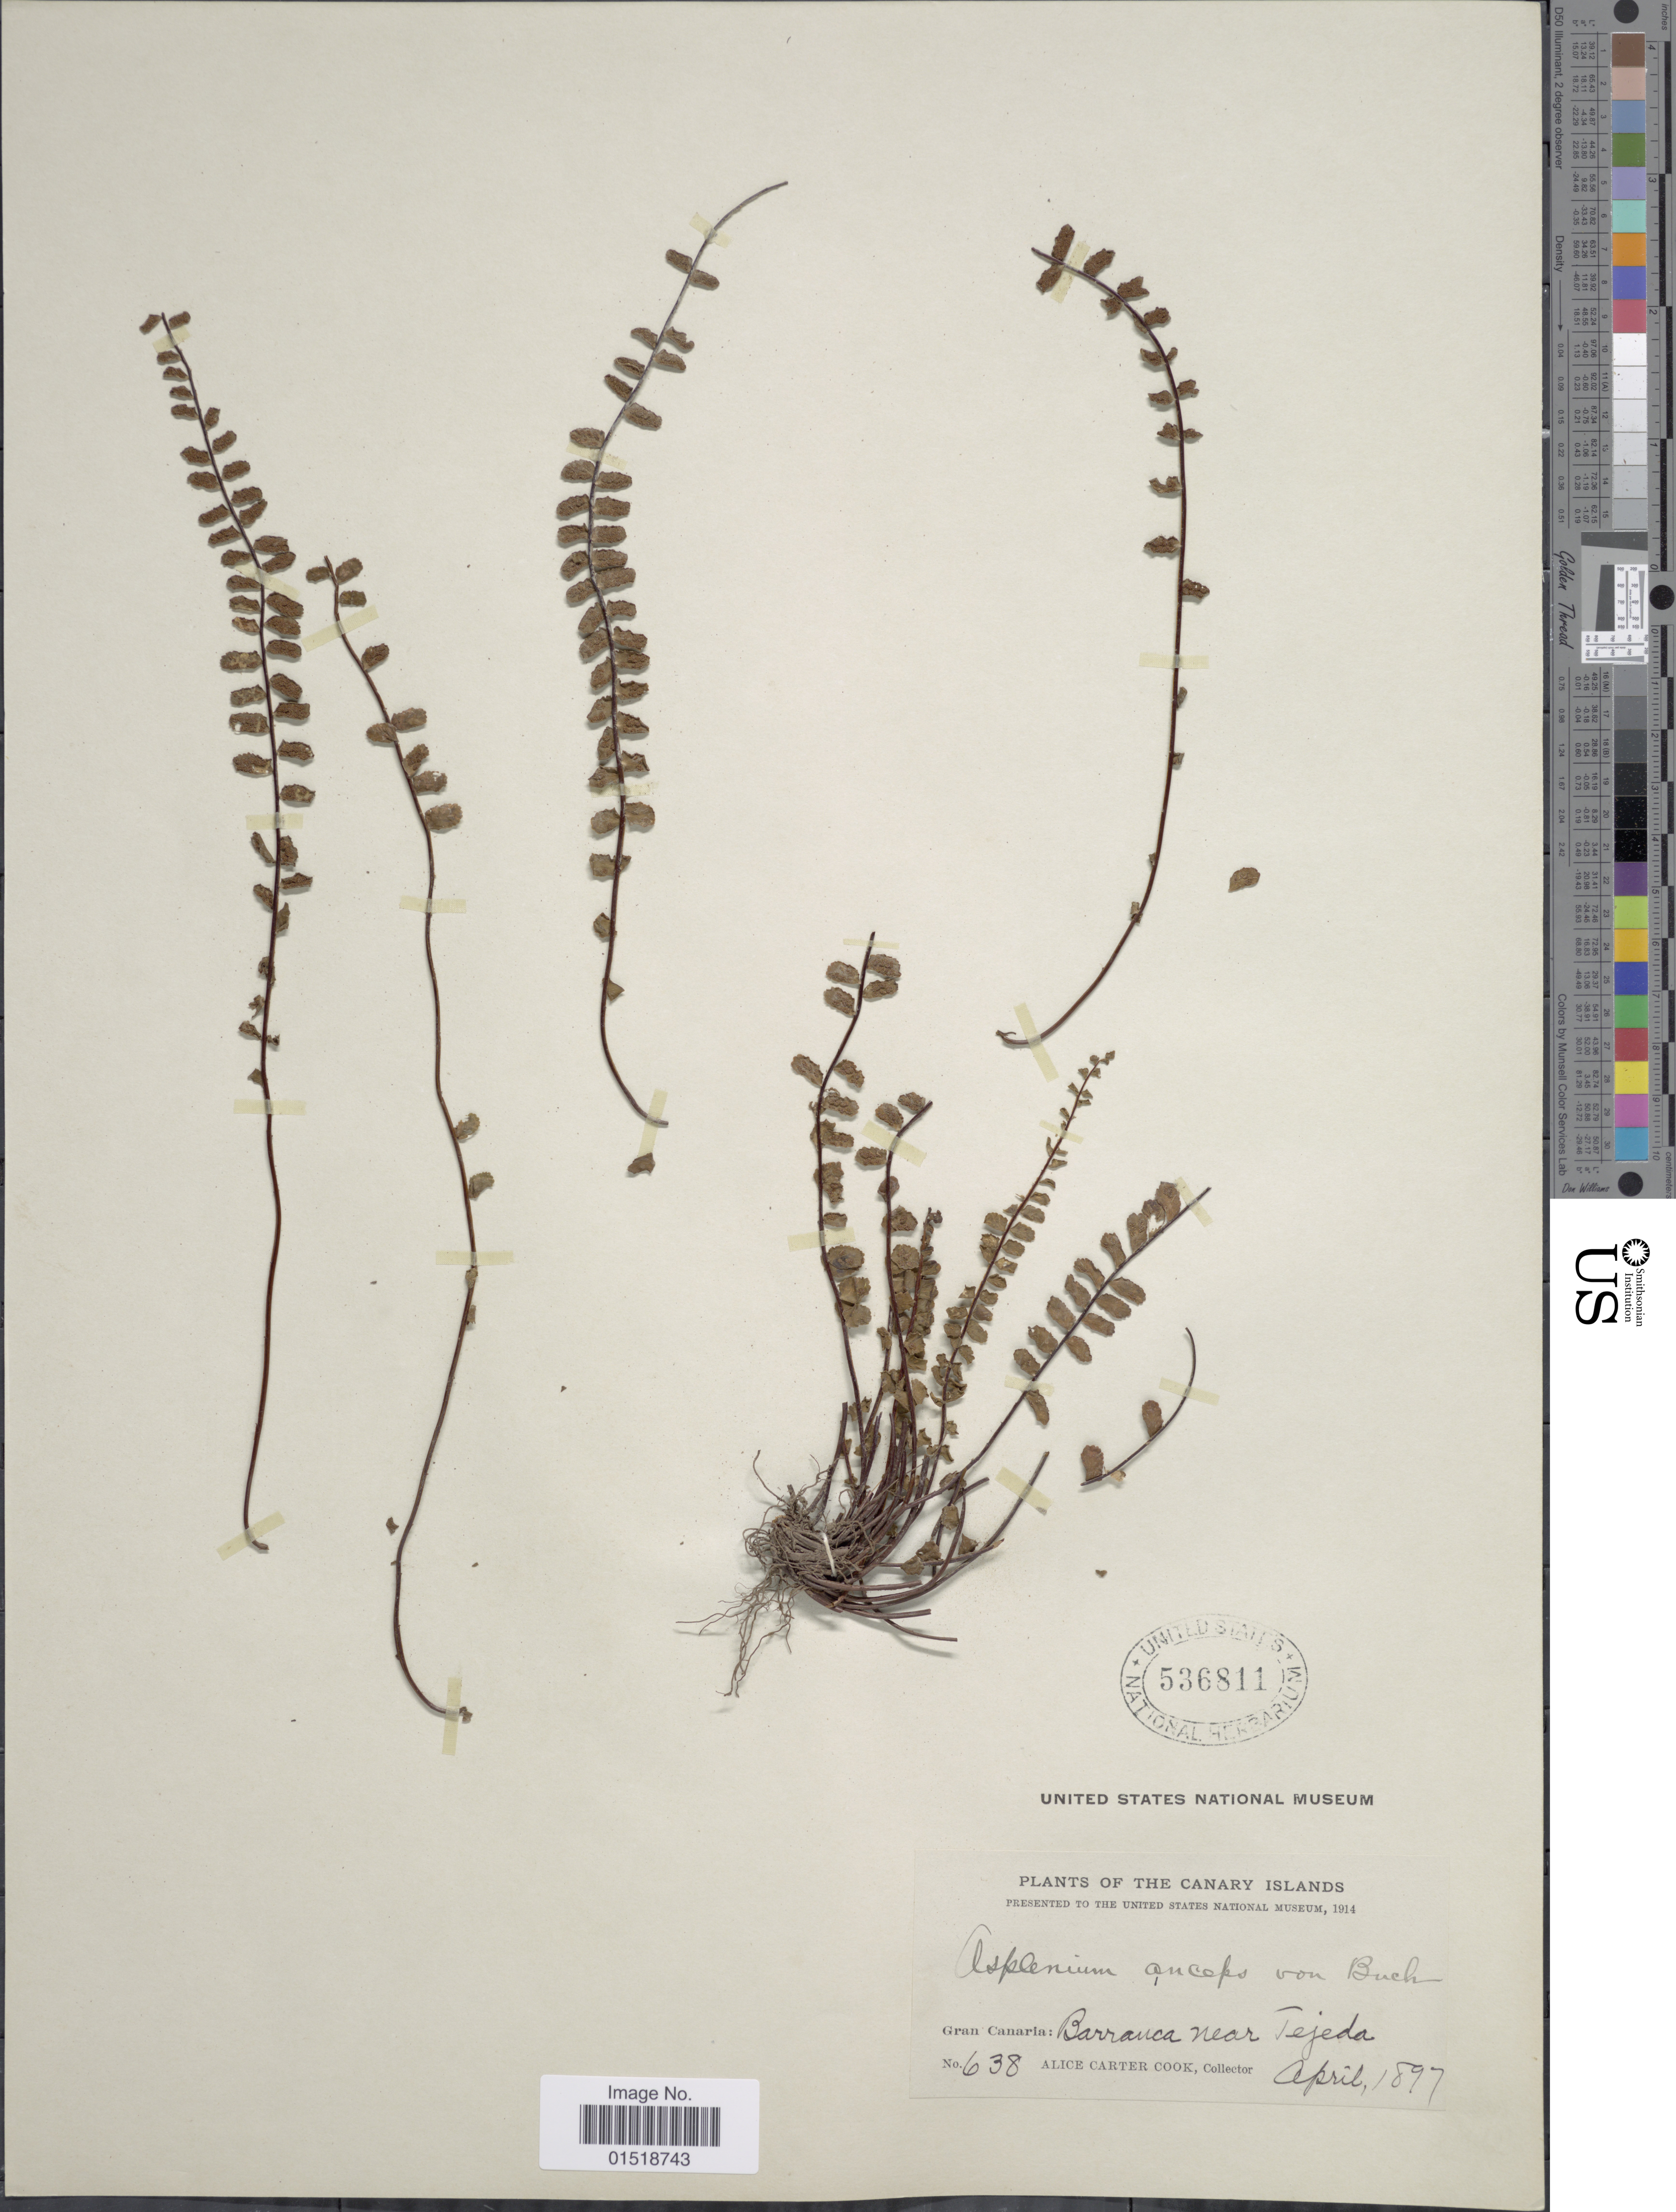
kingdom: Plantae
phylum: Tracheophyta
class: Polypodiopsida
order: Polypodiales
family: Pteridaceae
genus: Hemionitis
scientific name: Hemionitis anceps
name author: (Lowe) Hook. & Grev.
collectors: Alice C. Cook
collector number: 638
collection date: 1897-04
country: Spain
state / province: Canarias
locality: Canary Islands. Gran Canaria: Barranca near Tejeda.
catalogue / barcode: US 536811